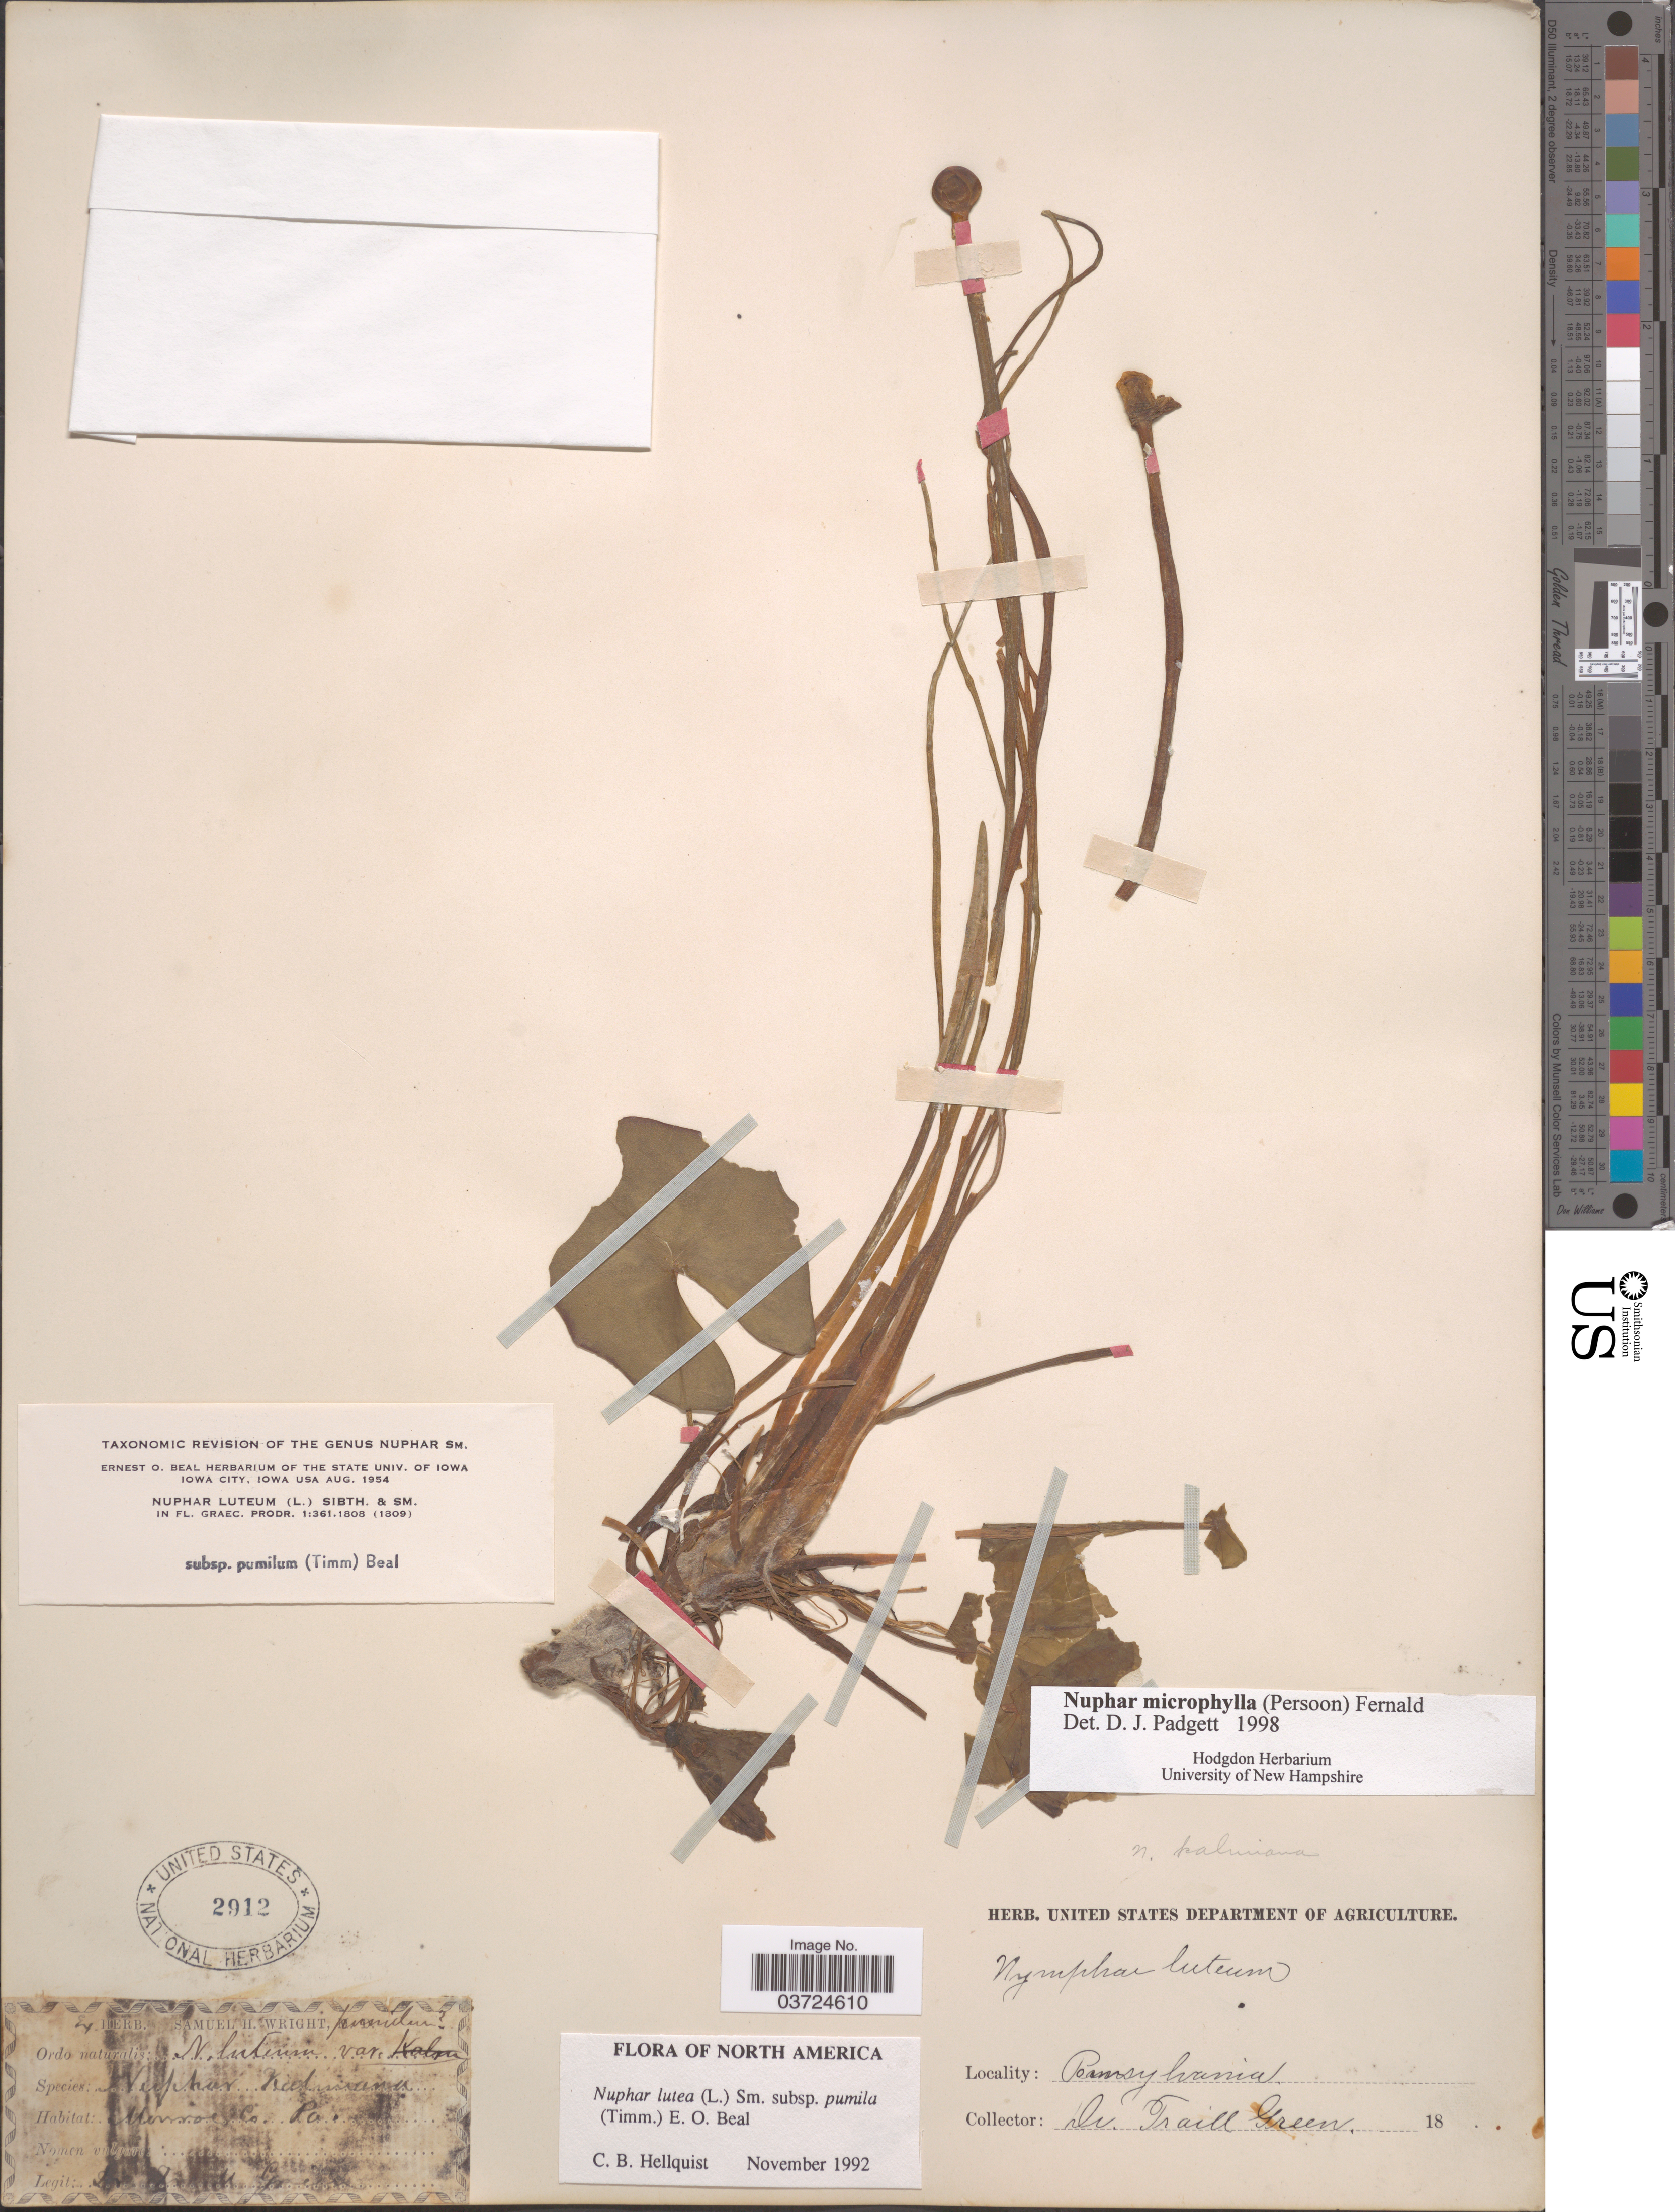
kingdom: Plantae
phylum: Tracheophyta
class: Magnoliopsida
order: Nymphaeales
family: Nymphaeaceae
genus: Nuphar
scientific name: Nuphar microphylla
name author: (Pers.) Fernald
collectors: T. Green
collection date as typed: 18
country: United States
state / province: Pennsylvania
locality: Monroe Co.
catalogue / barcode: US 2912